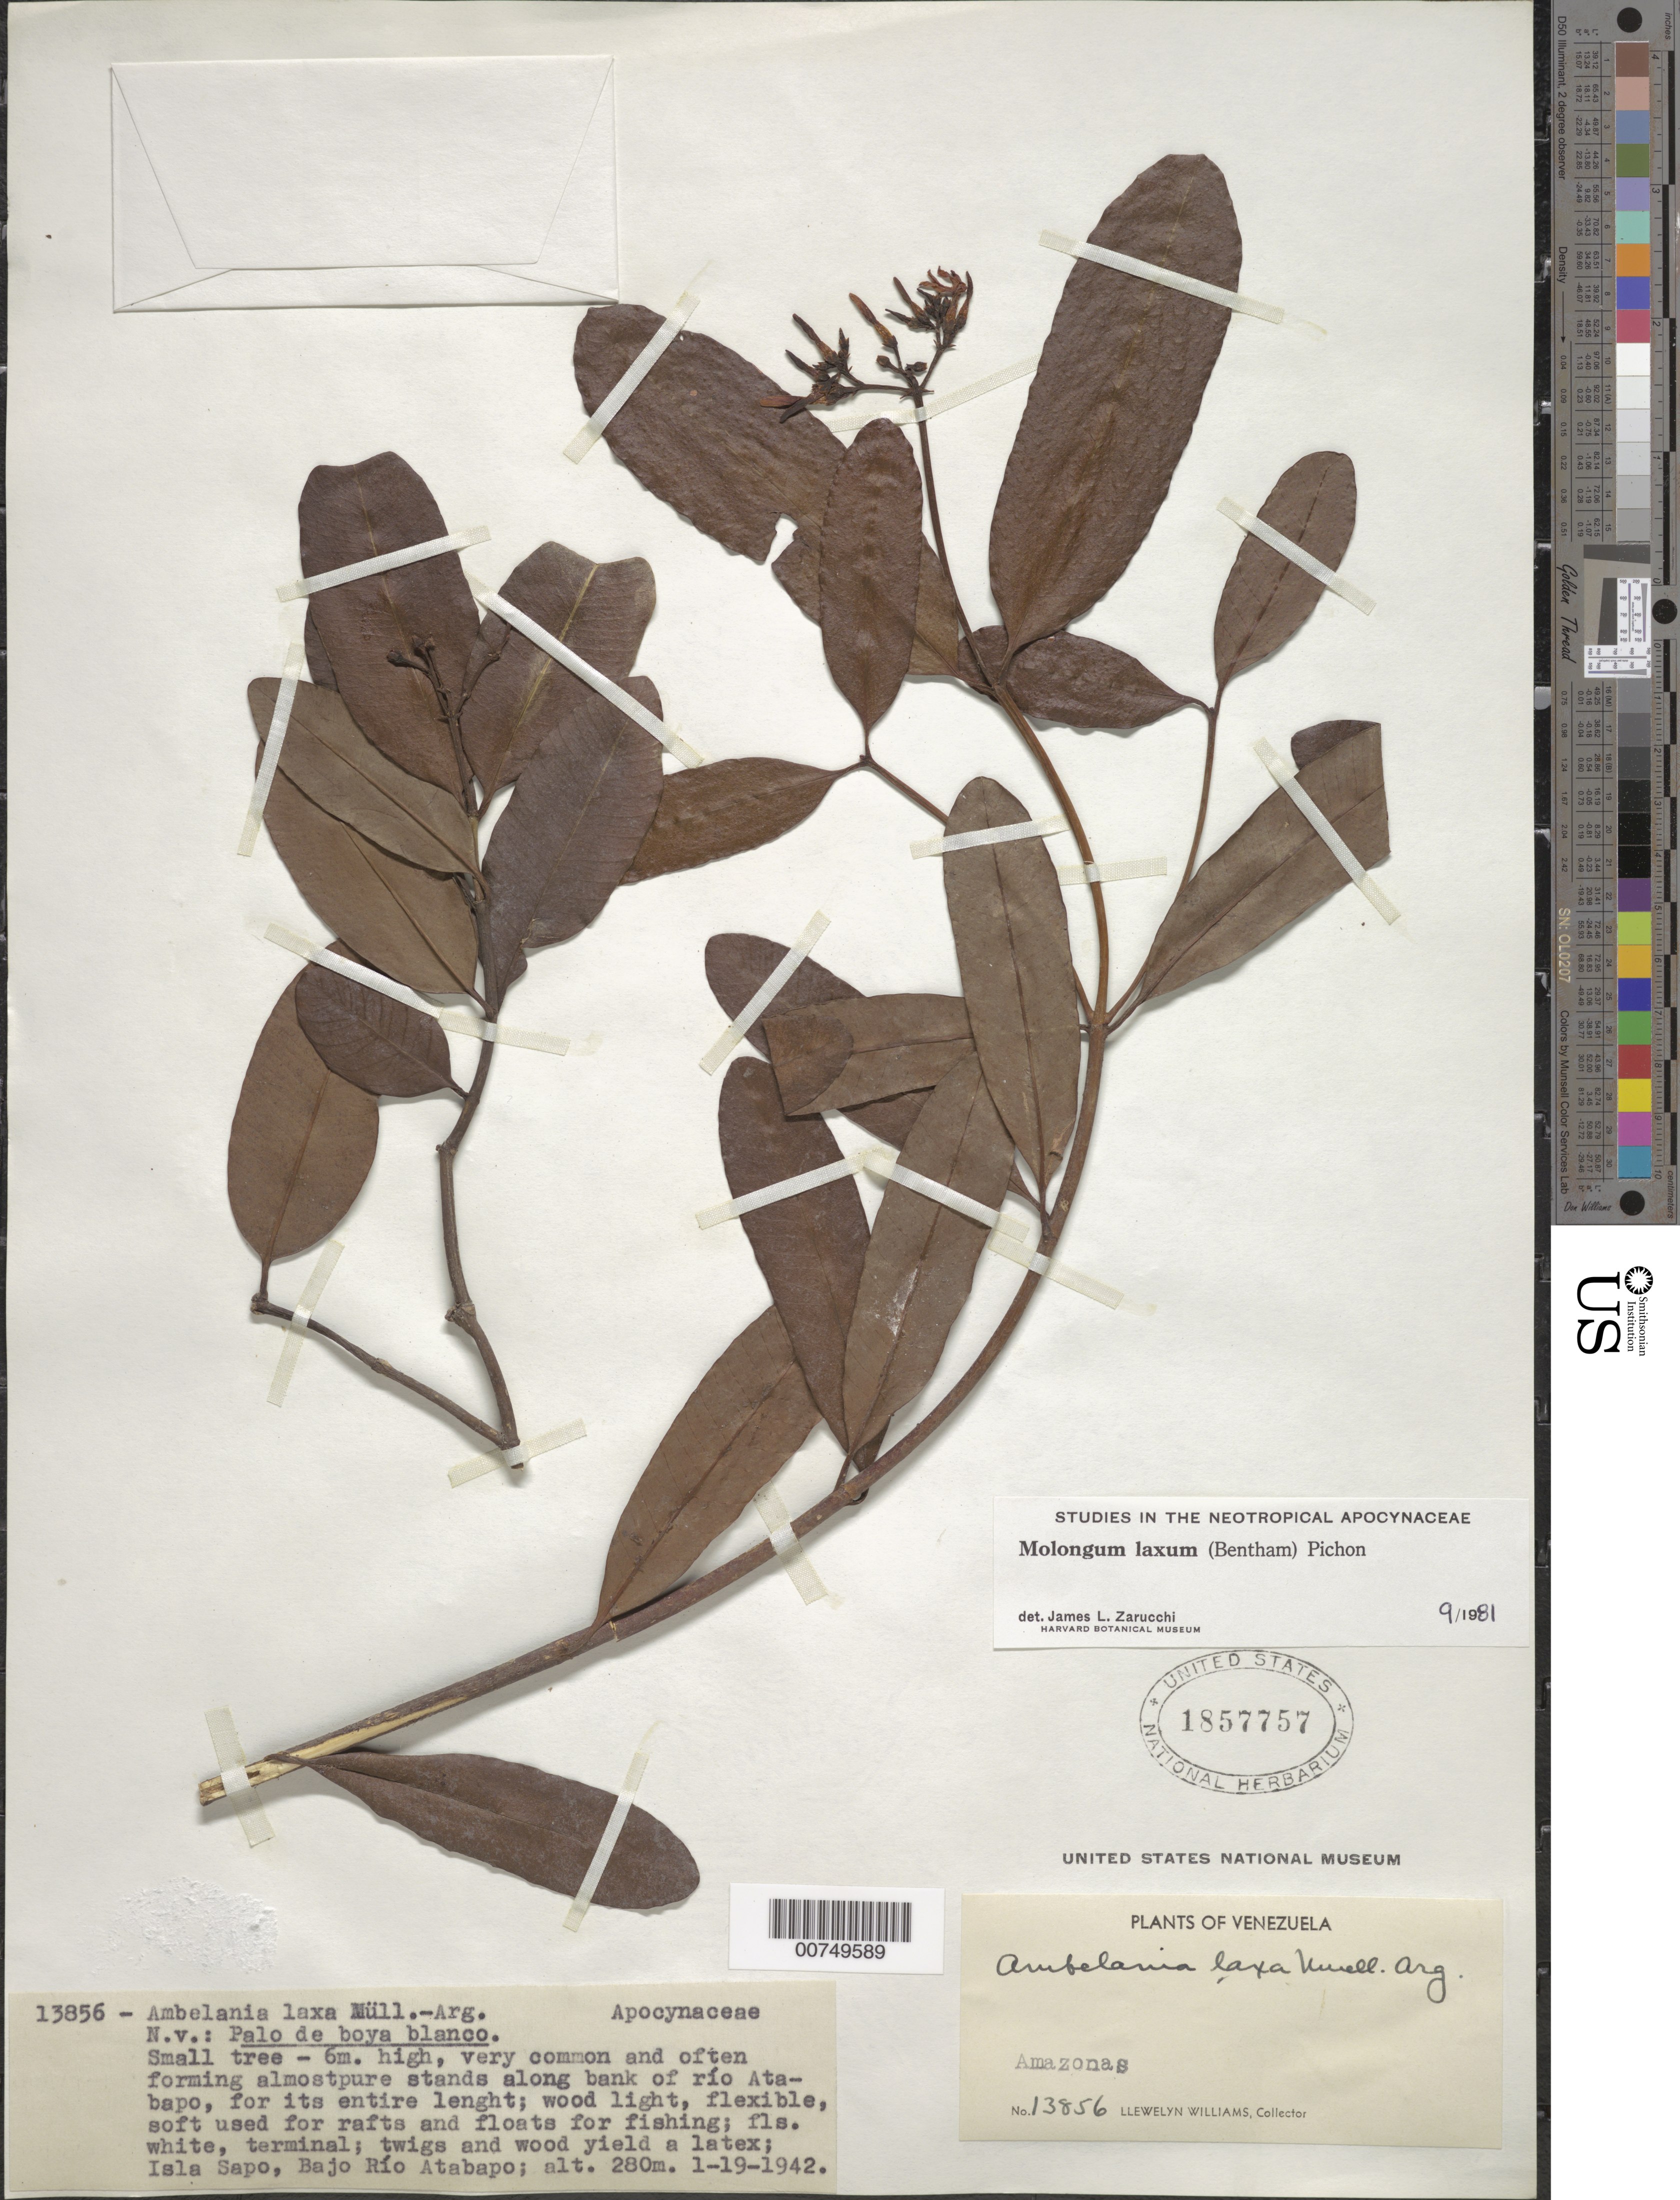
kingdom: Plantae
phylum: Tracheophyta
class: Magnoliopsida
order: Gentianales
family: Apocynaceae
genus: Molongum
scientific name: Molongum laxum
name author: (Benth.) Pichon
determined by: Zarucchi, J. L.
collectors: Ll. Williams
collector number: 13856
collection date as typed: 19-Jan-42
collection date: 1942-01-19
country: Venezuela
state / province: Amazonas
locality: Río Atabapo, Isla Sapo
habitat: Along bank of rio Atabapo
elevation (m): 280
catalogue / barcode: US 1857757